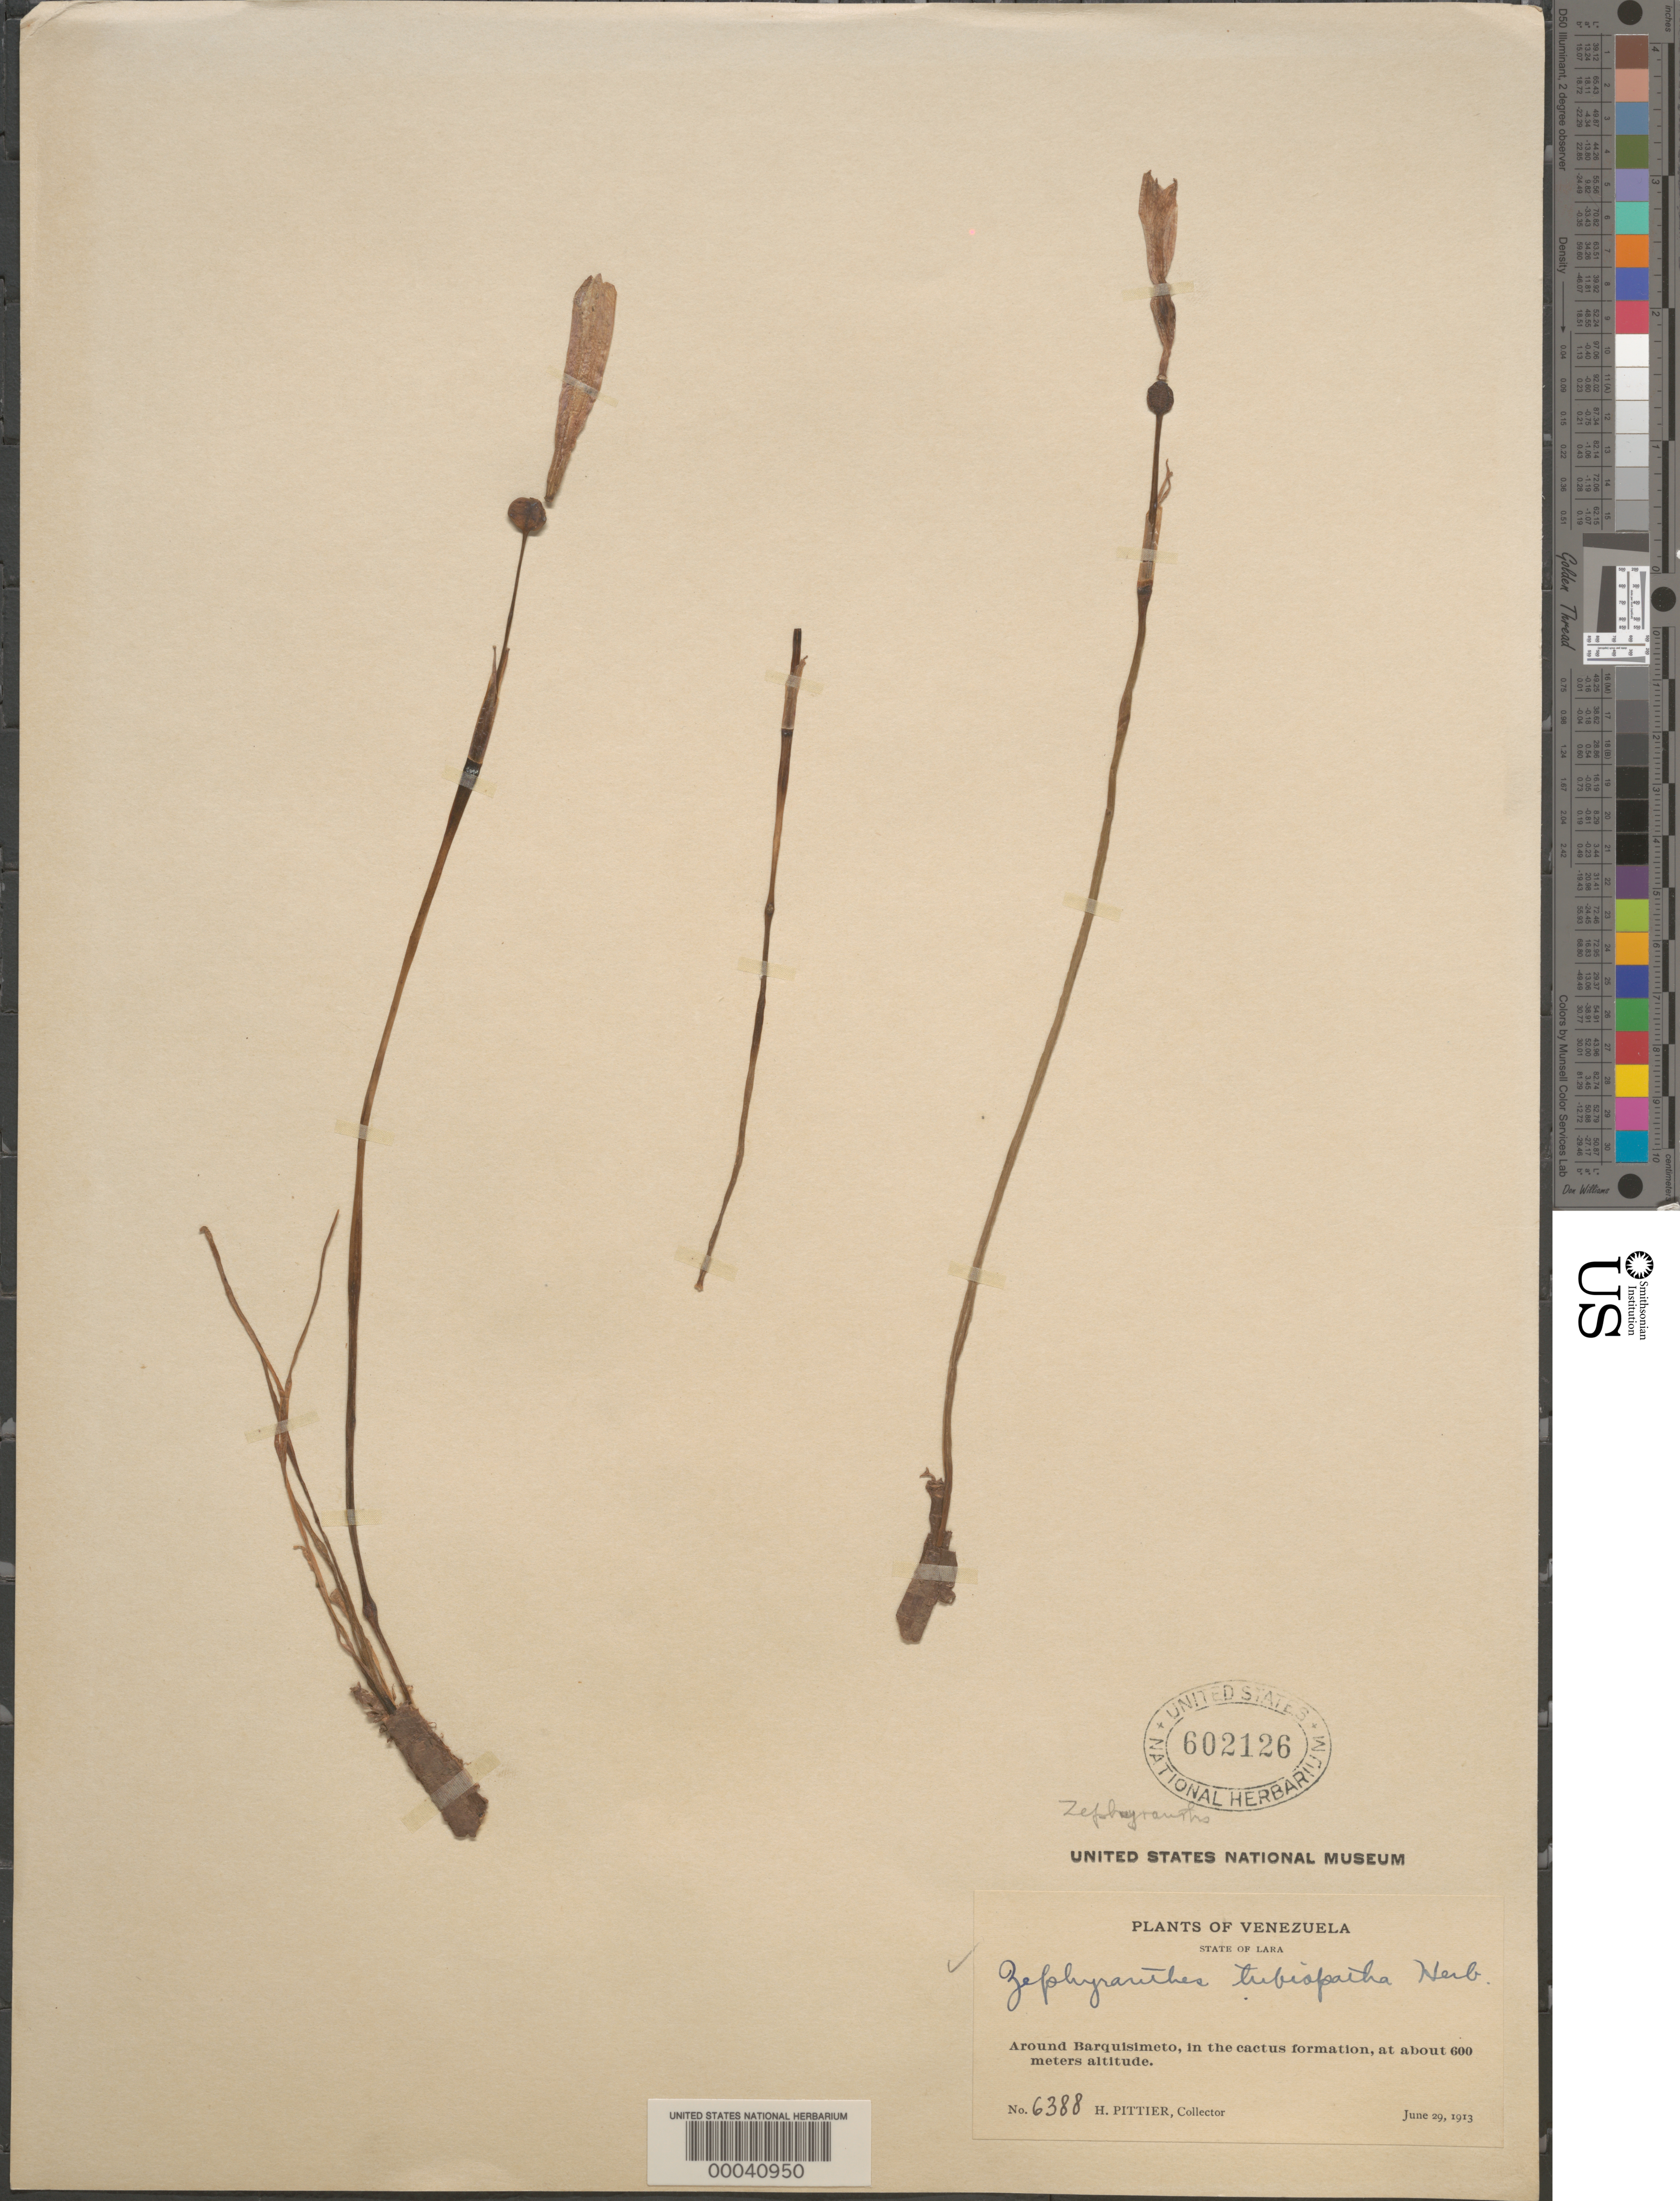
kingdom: Plantae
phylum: Tracheophyta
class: Liliopsida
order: Asparagales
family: Amaryllidaceae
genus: Zephyranthes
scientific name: Zephyranthes tubiflora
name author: (L'Hér.) Schinz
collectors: H. F. Pittier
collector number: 6388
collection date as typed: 29 Jun 1913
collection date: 1913-06-29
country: Venezuela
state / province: Lara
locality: Around barquisimento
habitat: In the cactus formation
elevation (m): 600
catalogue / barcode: US 602126